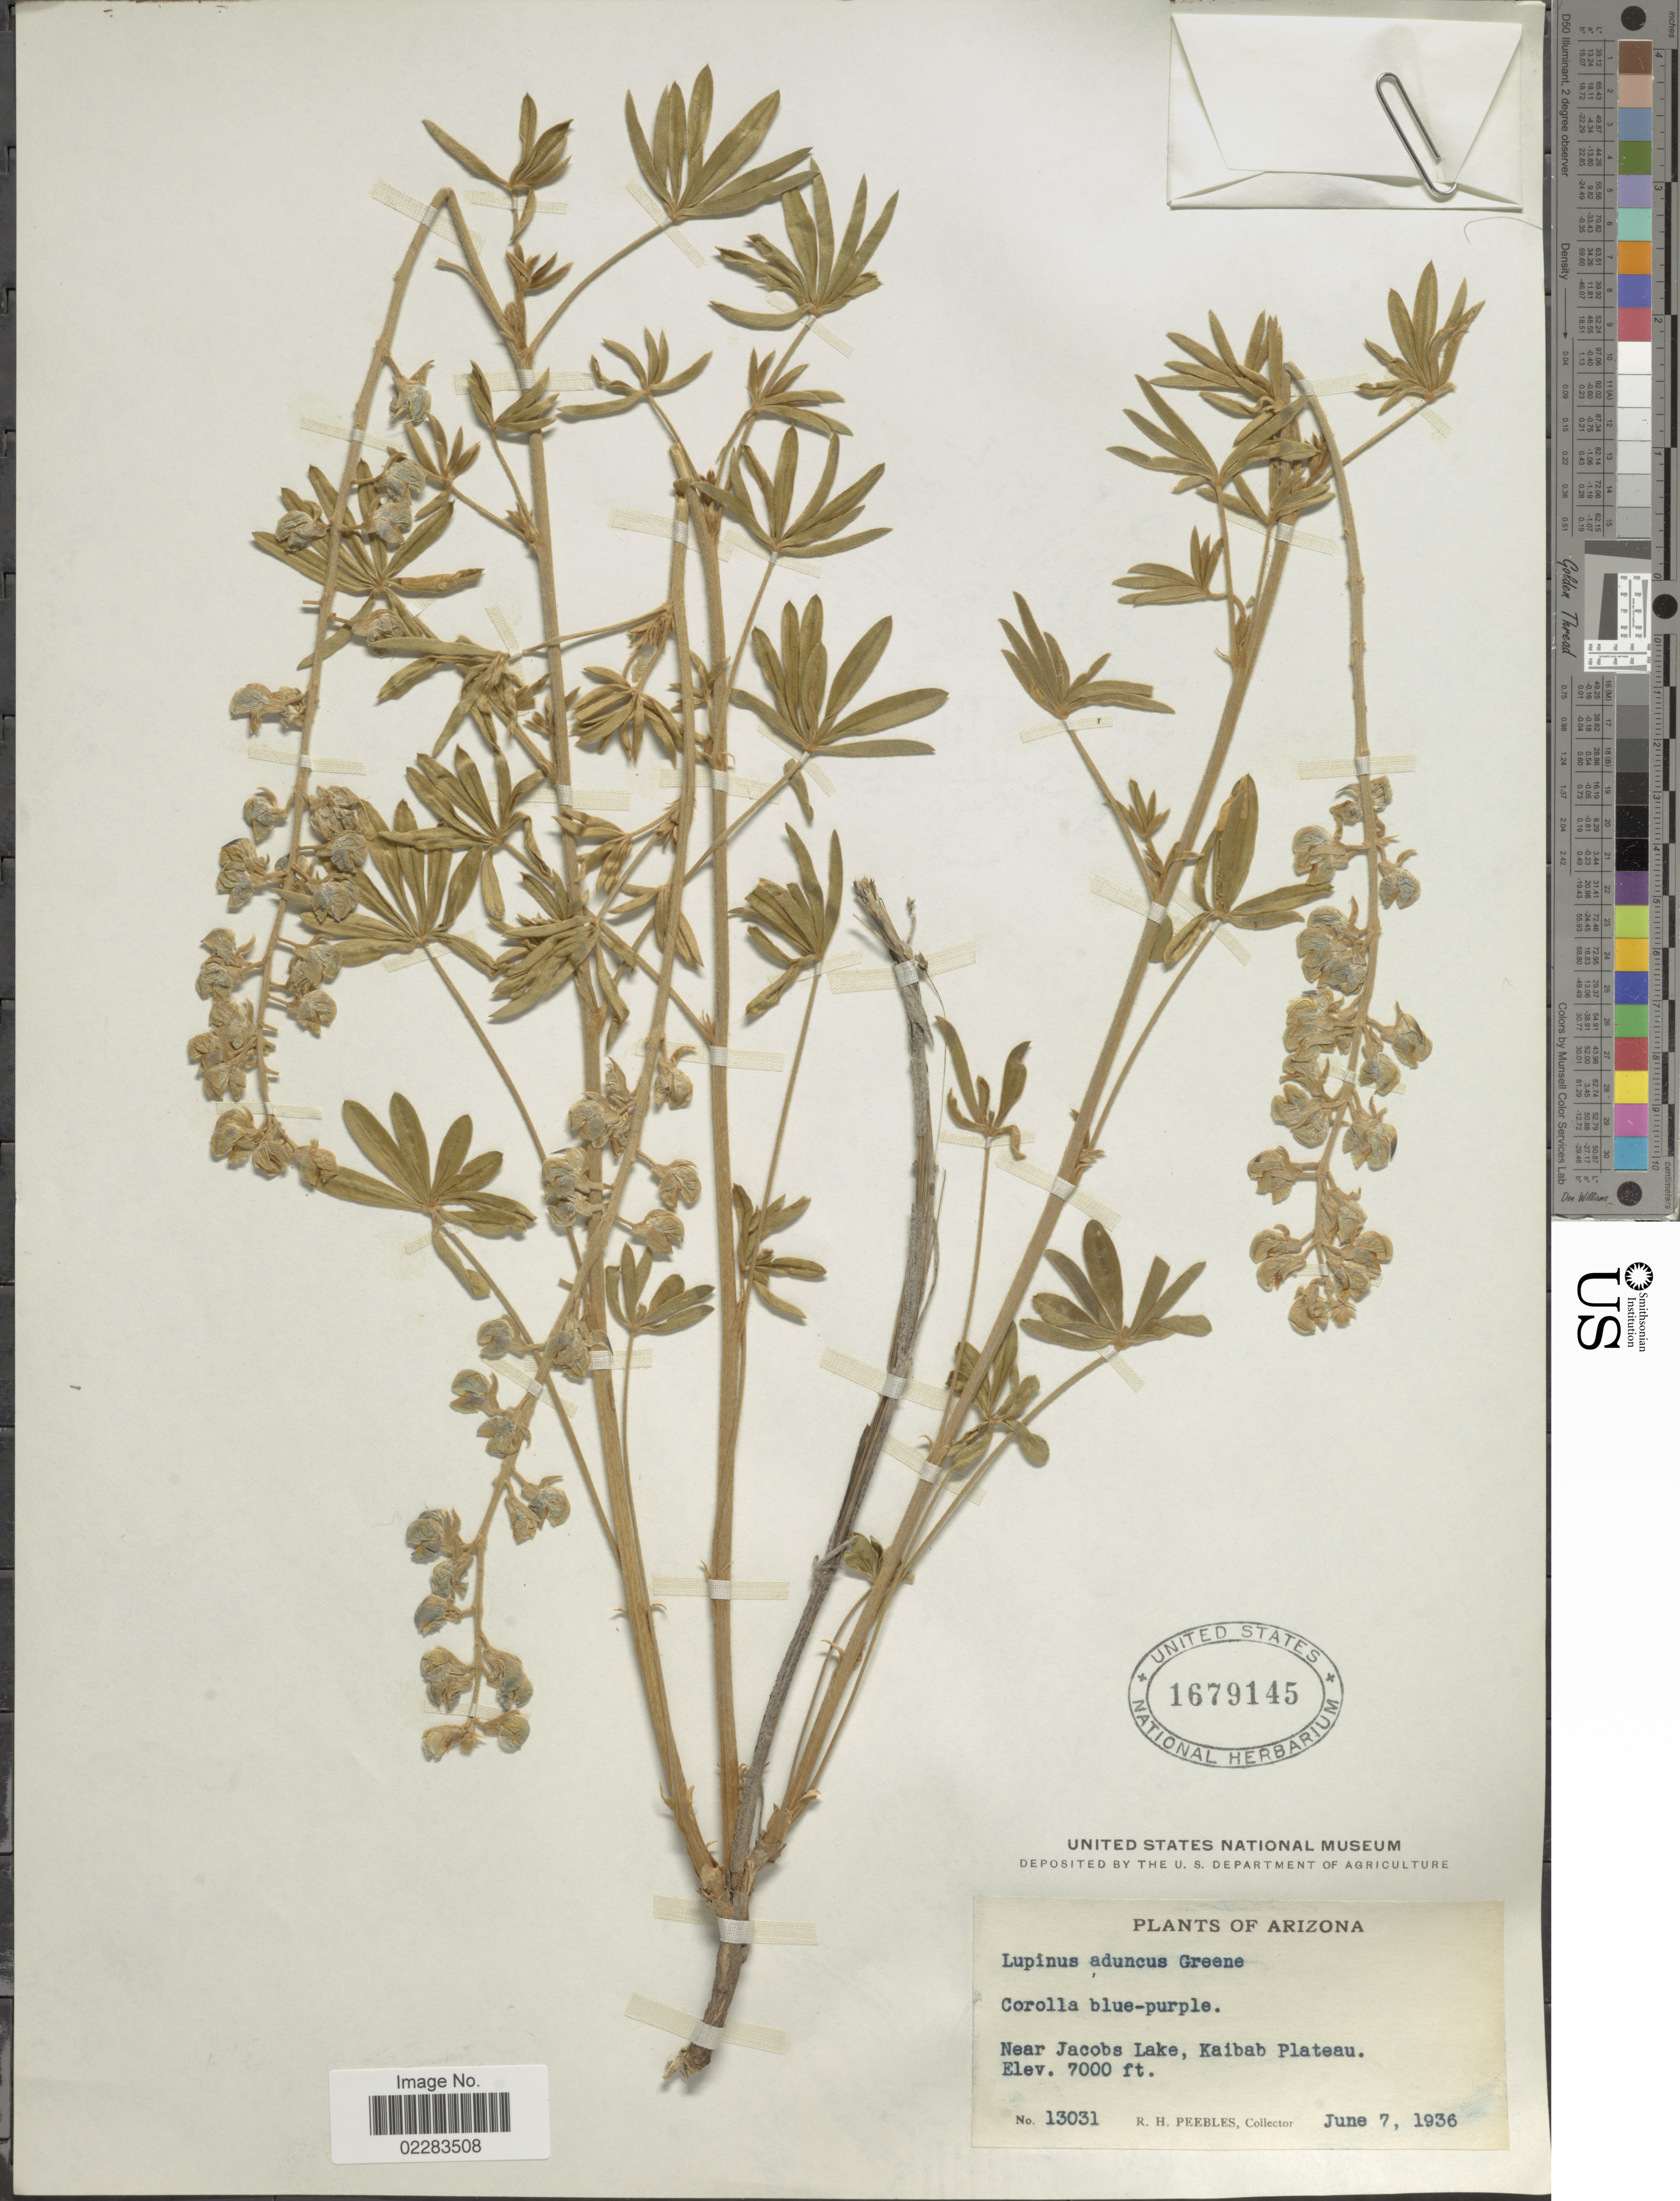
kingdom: Plantae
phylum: Tracheophyta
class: Magnoliopsida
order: Fabales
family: Fabaceae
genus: Lupinus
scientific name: Lupinus aduncus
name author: Greene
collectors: R. H. Peebles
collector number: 13031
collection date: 1936-06-07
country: United States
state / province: Arizona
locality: Near Jacbos Lake, Kaibab Plateau.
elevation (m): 2134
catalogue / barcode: US 1679145